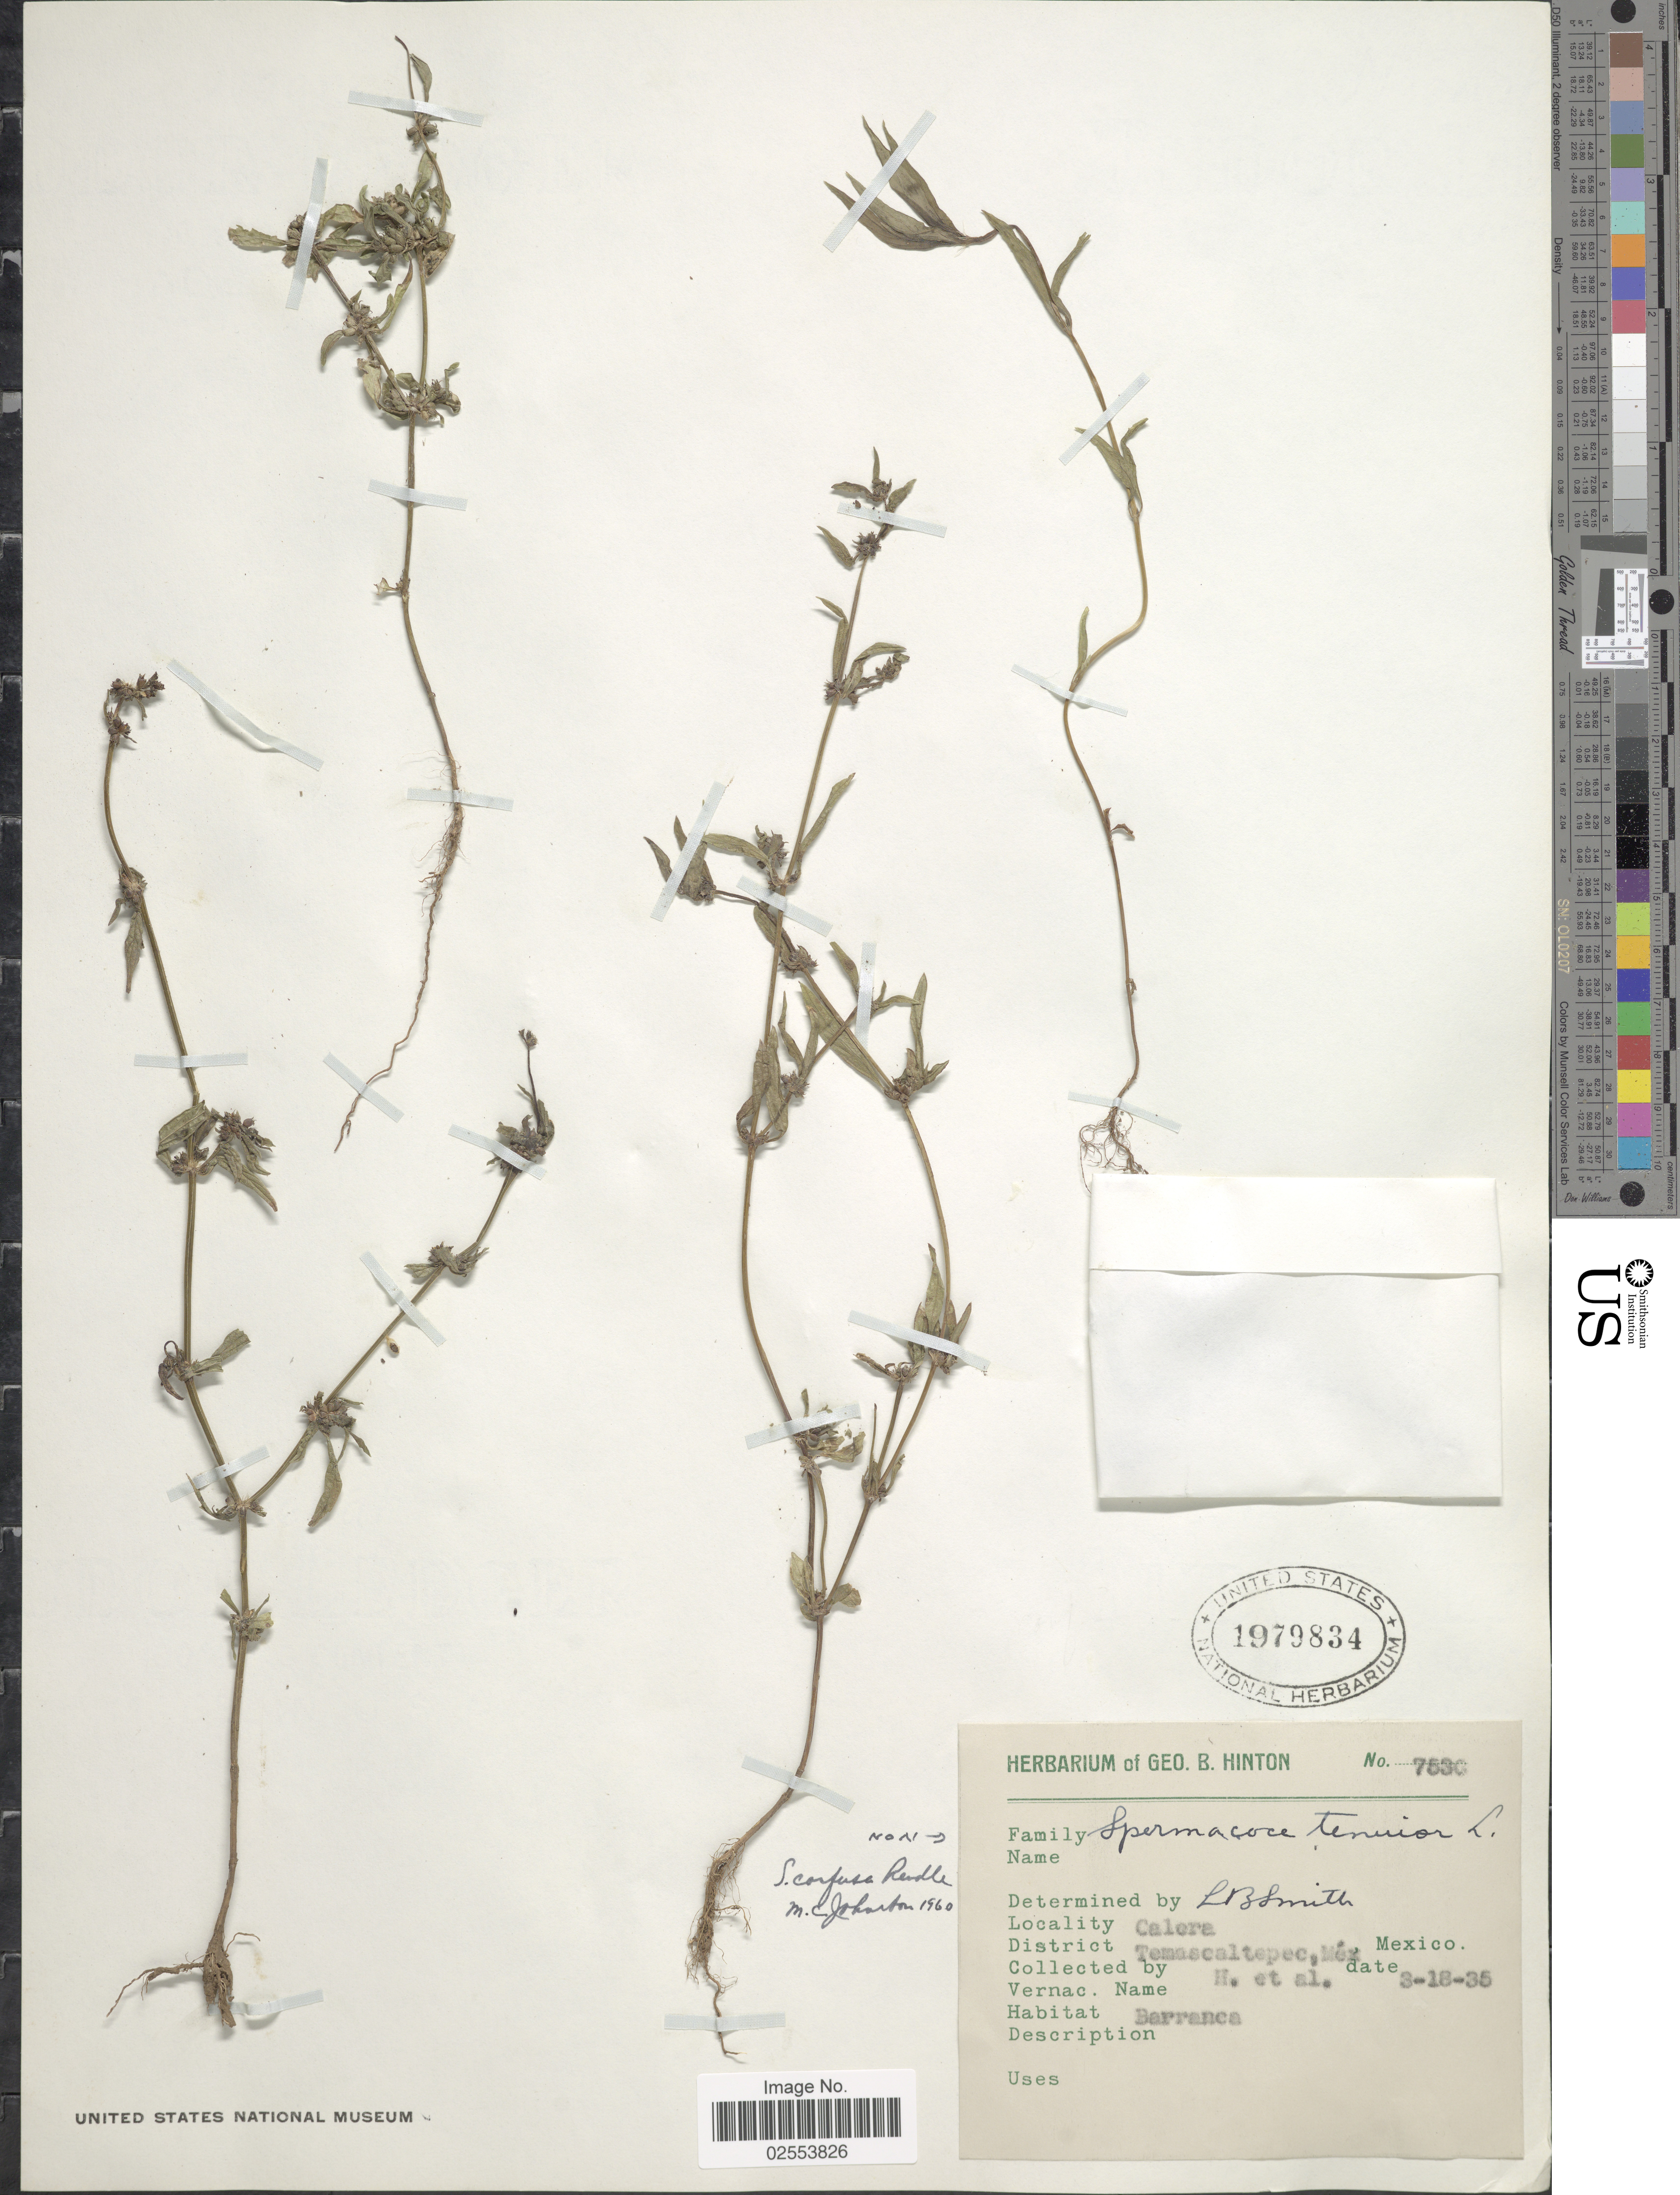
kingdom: Plantae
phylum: Tracheophyta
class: Magnoliopsida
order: Gentianales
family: Rubiaceae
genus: Spermacoce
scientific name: Spermacoce tenuior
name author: L.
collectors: G. B. Hinton & et al.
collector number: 7536*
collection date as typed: Transcribed d/m/y: 18/3/35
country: Mexico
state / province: México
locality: Calora, District Temascaltepec, barranca.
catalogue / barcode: US 1979834